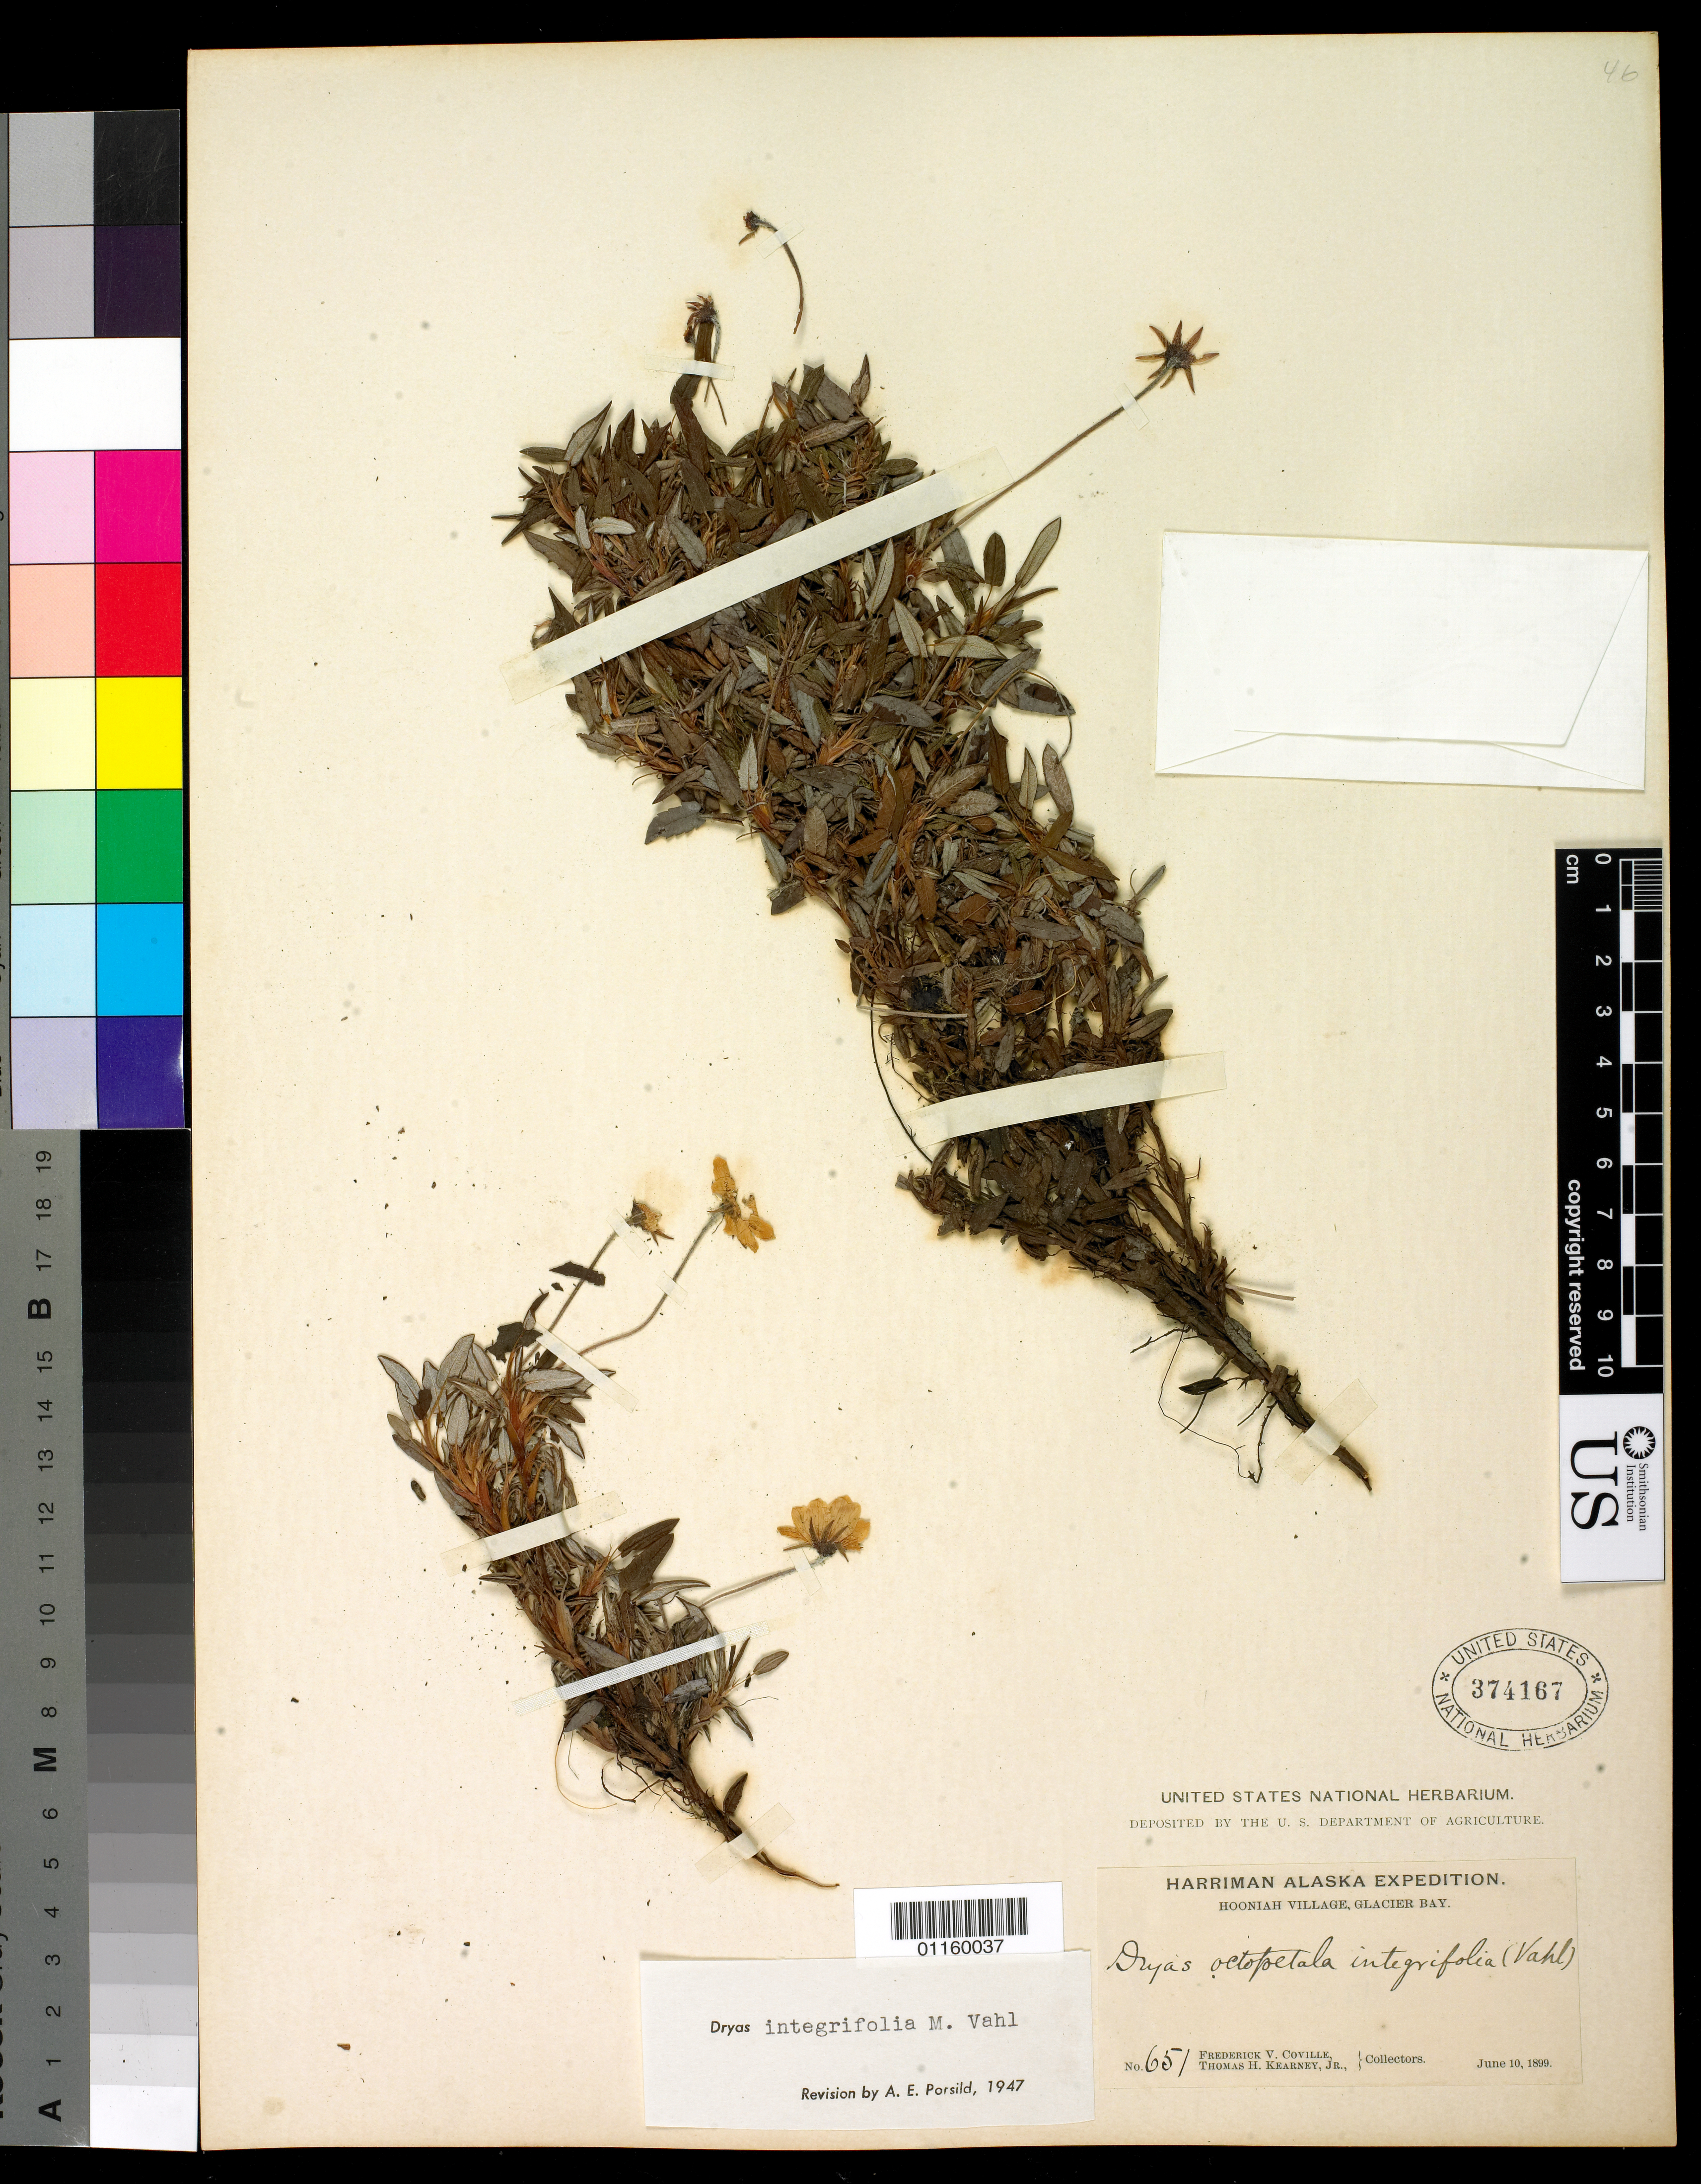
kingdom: Plantae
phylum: Tracheophyta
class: Magnoliopsida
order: Rosales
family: Rosaceae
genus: Dryas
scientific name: Dryas integrifolia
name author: Vahl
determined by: Porsild, A. E.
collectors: F. V. Coville & T. H. Kearney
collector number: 651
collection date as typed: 10 Jun 1899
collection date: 1899-06-10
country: United States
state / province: Alaska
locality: Hooniah Village, Glacier Bay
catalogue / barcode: US 374167